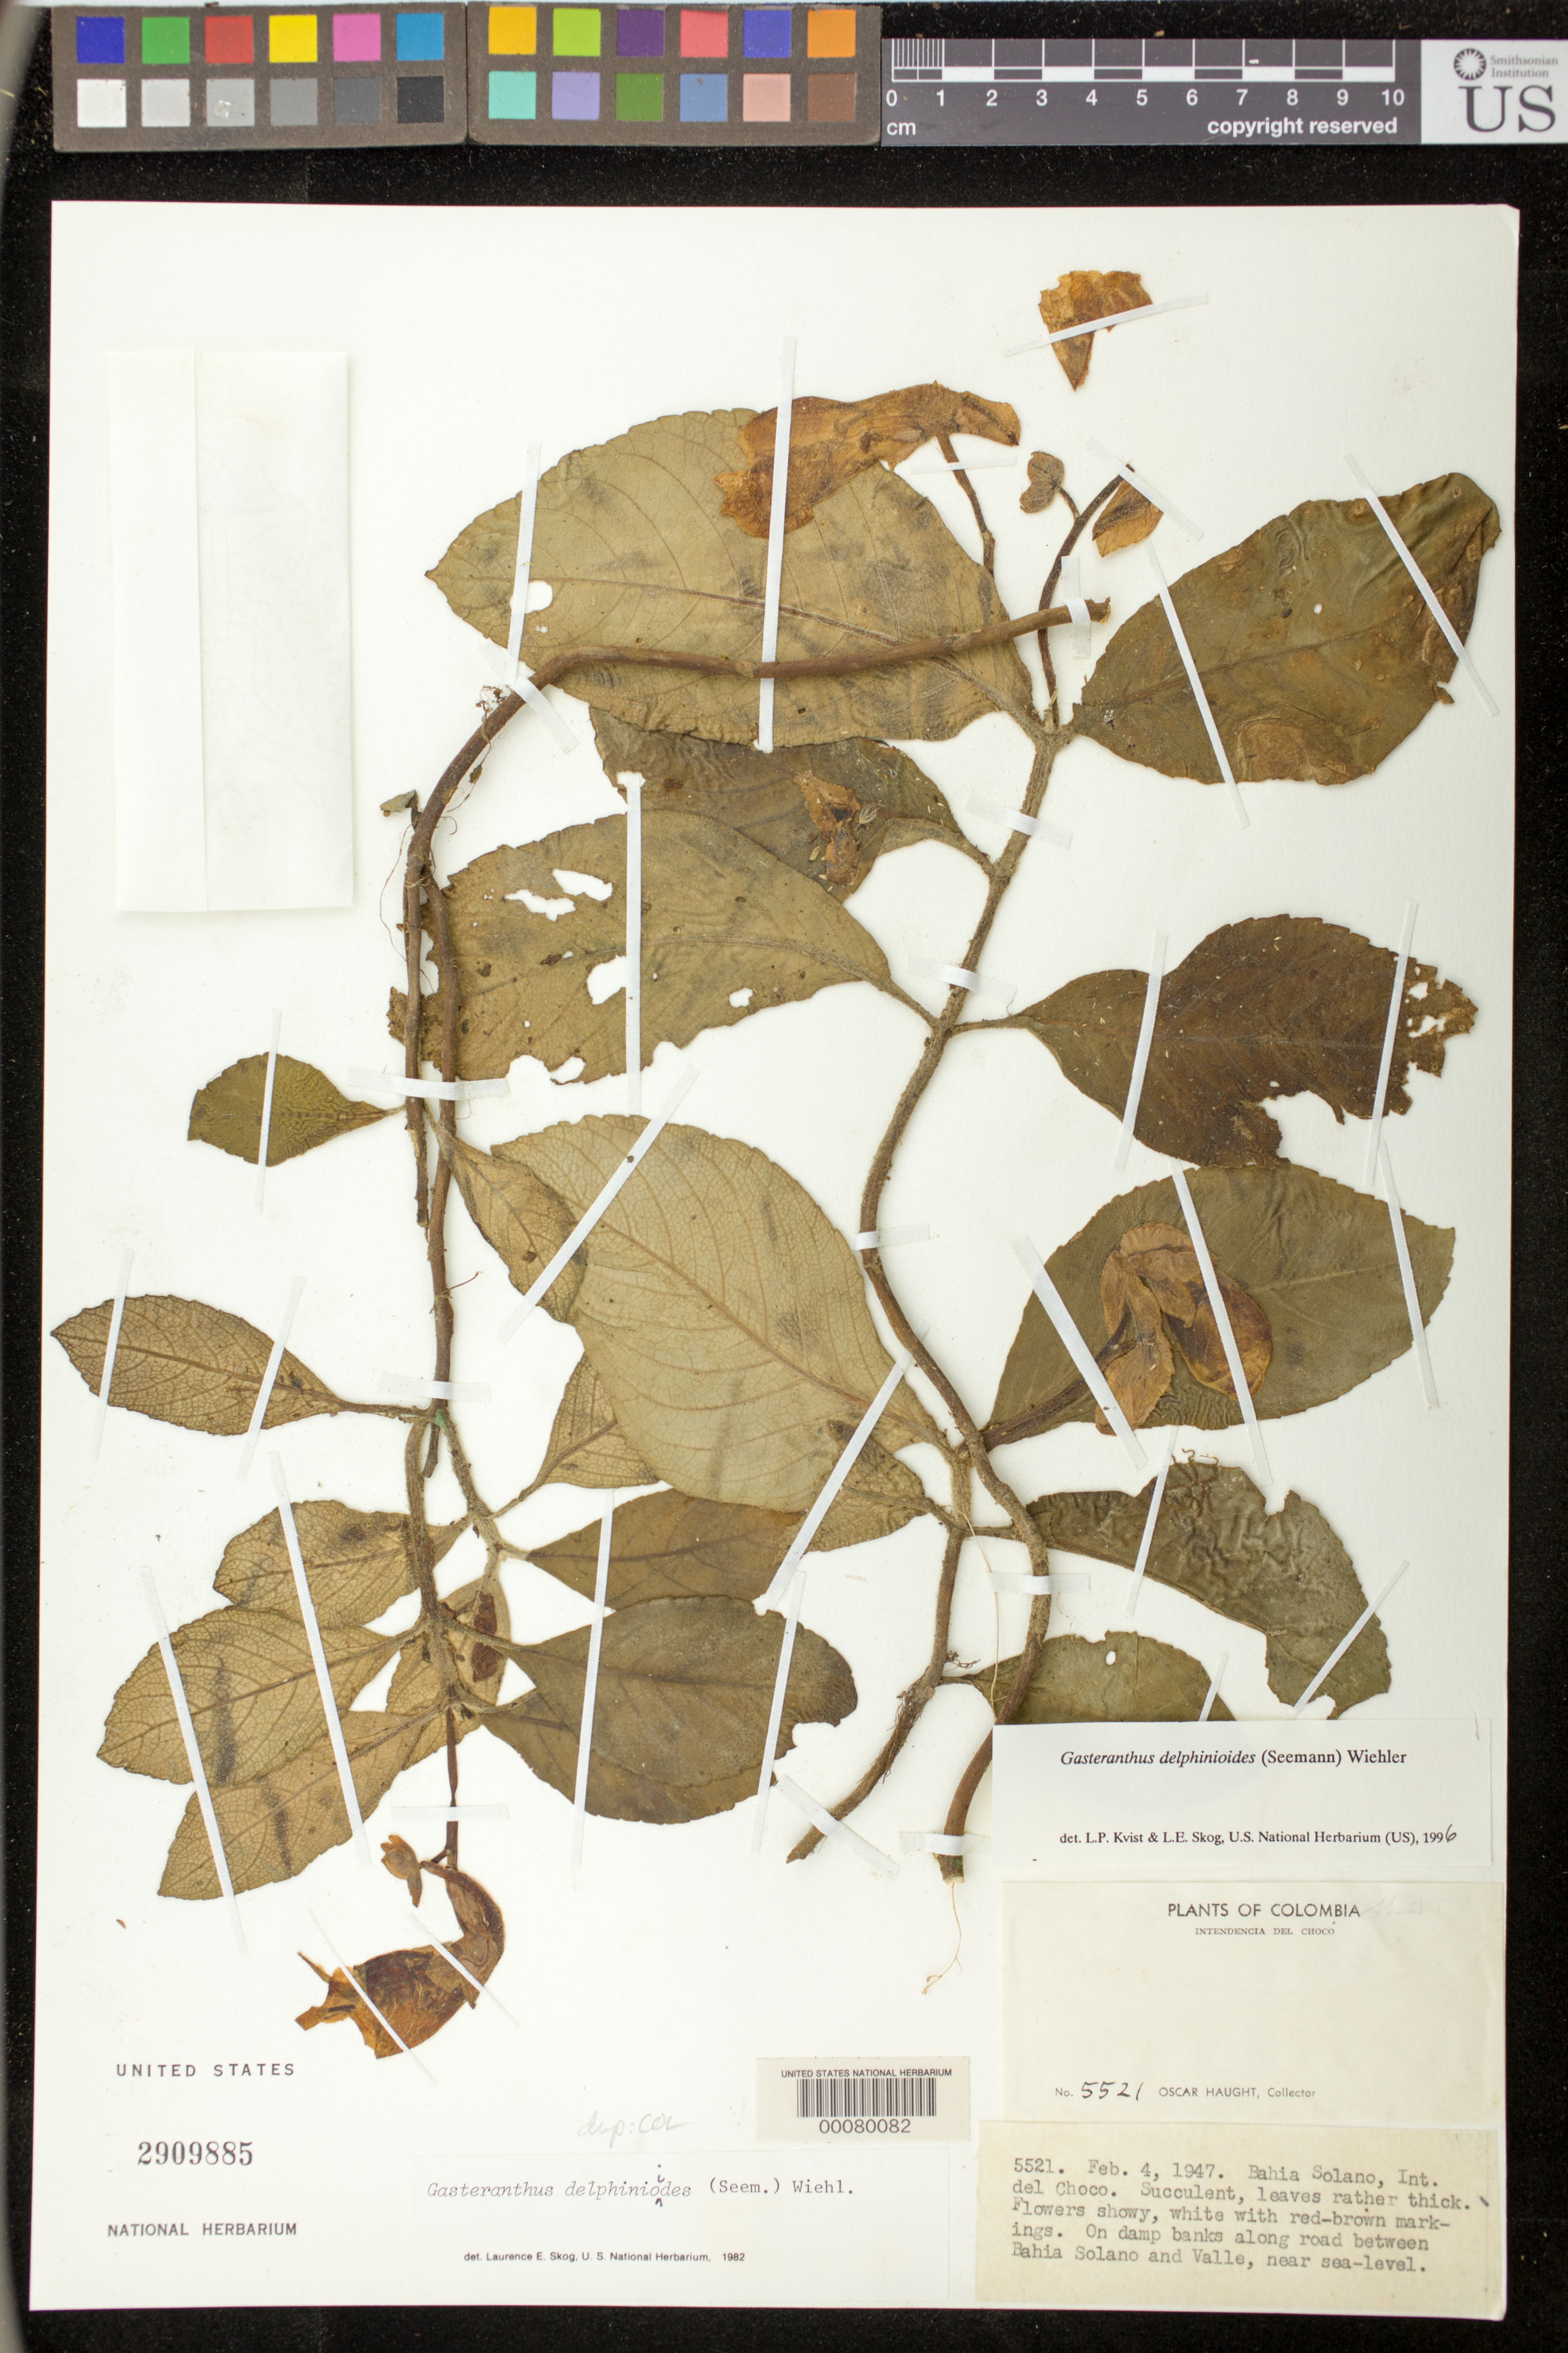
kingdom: Plantae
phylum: Tracheophyta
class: Magnoliopsida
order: Lamiales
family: Gesneriaceae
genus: Gasteranthus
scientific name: Gasteranthus delphinioides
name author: (Seem.) Wiehler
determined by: Skog, Laurence E.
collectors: O. L. Haught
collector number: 5521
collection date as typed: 04 Feb 1947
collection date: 1947-02-04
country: Colombia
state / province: Chocó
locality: Between Bahia Solano and Valle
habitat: On damp banks along road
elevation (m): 0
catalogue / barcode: US 2909885